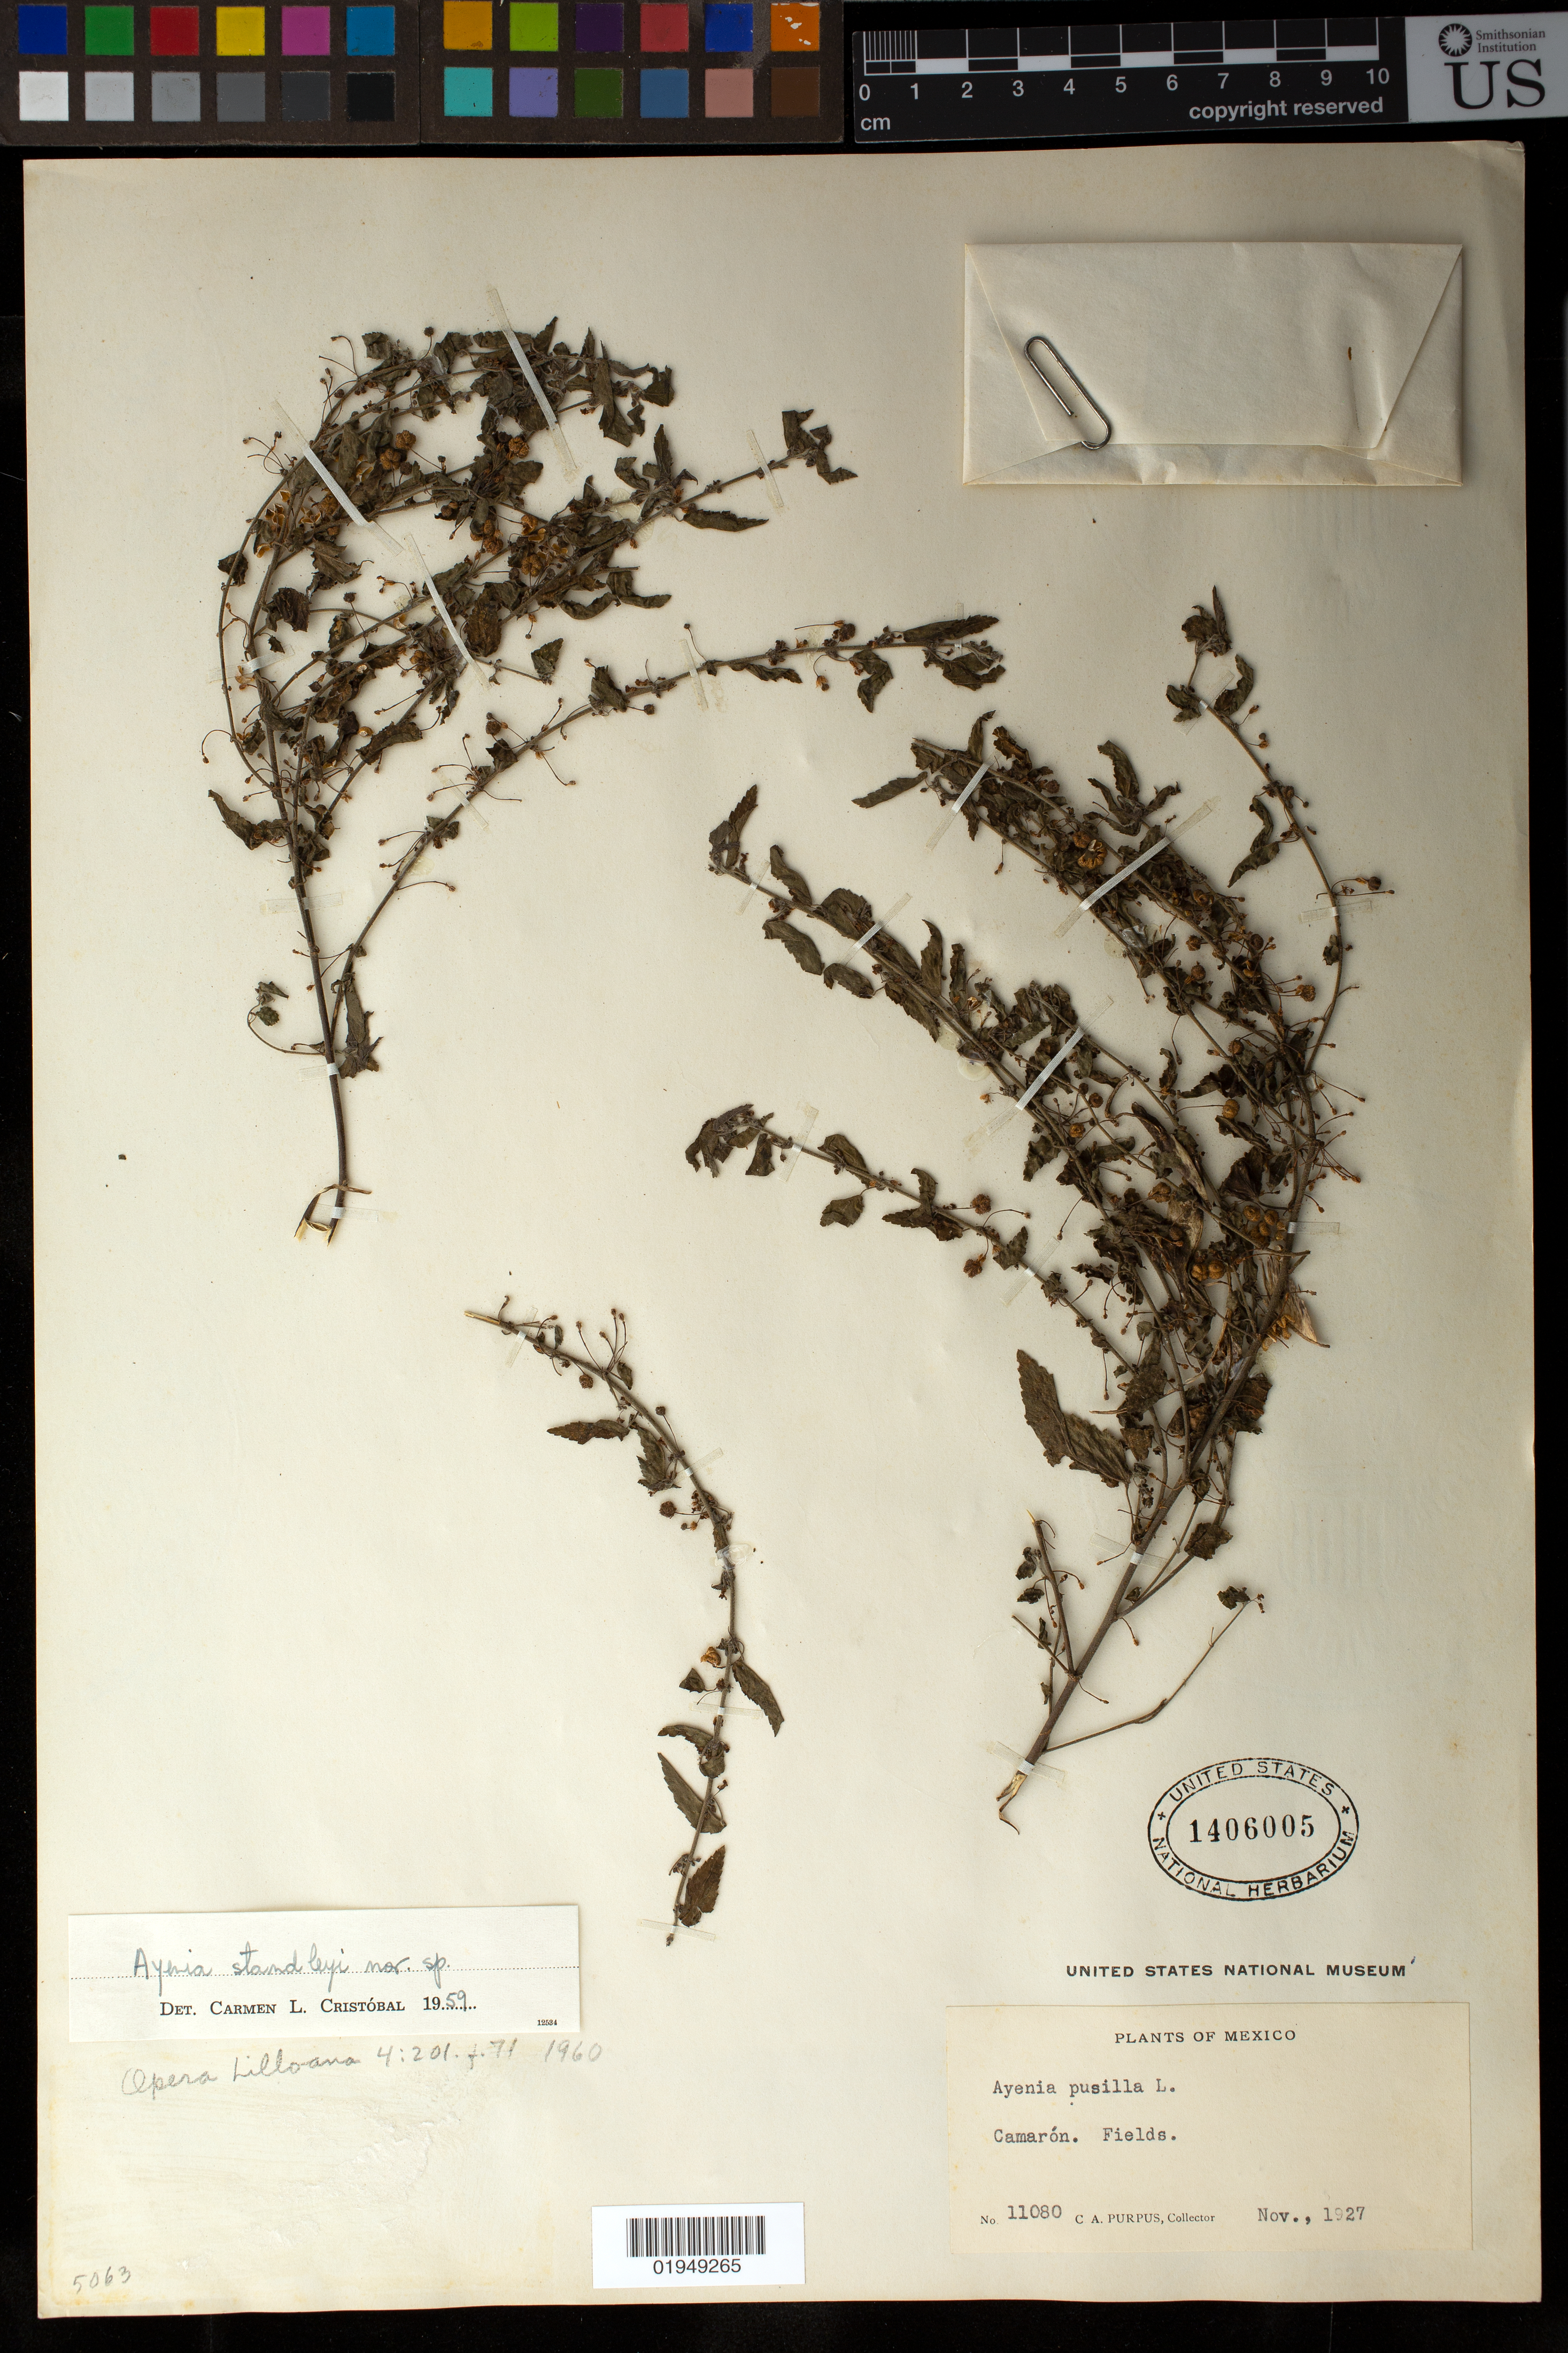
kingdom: Plantae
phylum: Tracheophyta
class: Magnoliopsida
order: Malvales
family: Malvaceae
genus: Ayenia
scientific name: Ayenia standleyi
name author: Cristóbal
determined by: (CTES) Instituto de Botanica del Nordeste - Facultad de Ciencias Agrarias - Herbario "Dra. Carmen L. Cristobal" (ARGENTINA)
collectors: C. A. Purpus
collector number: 11080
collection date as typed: Nov 1927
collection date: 1927-11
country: Mexico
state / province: Veracruz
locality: Camarón.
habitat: Fields.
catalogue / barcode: US 1406005